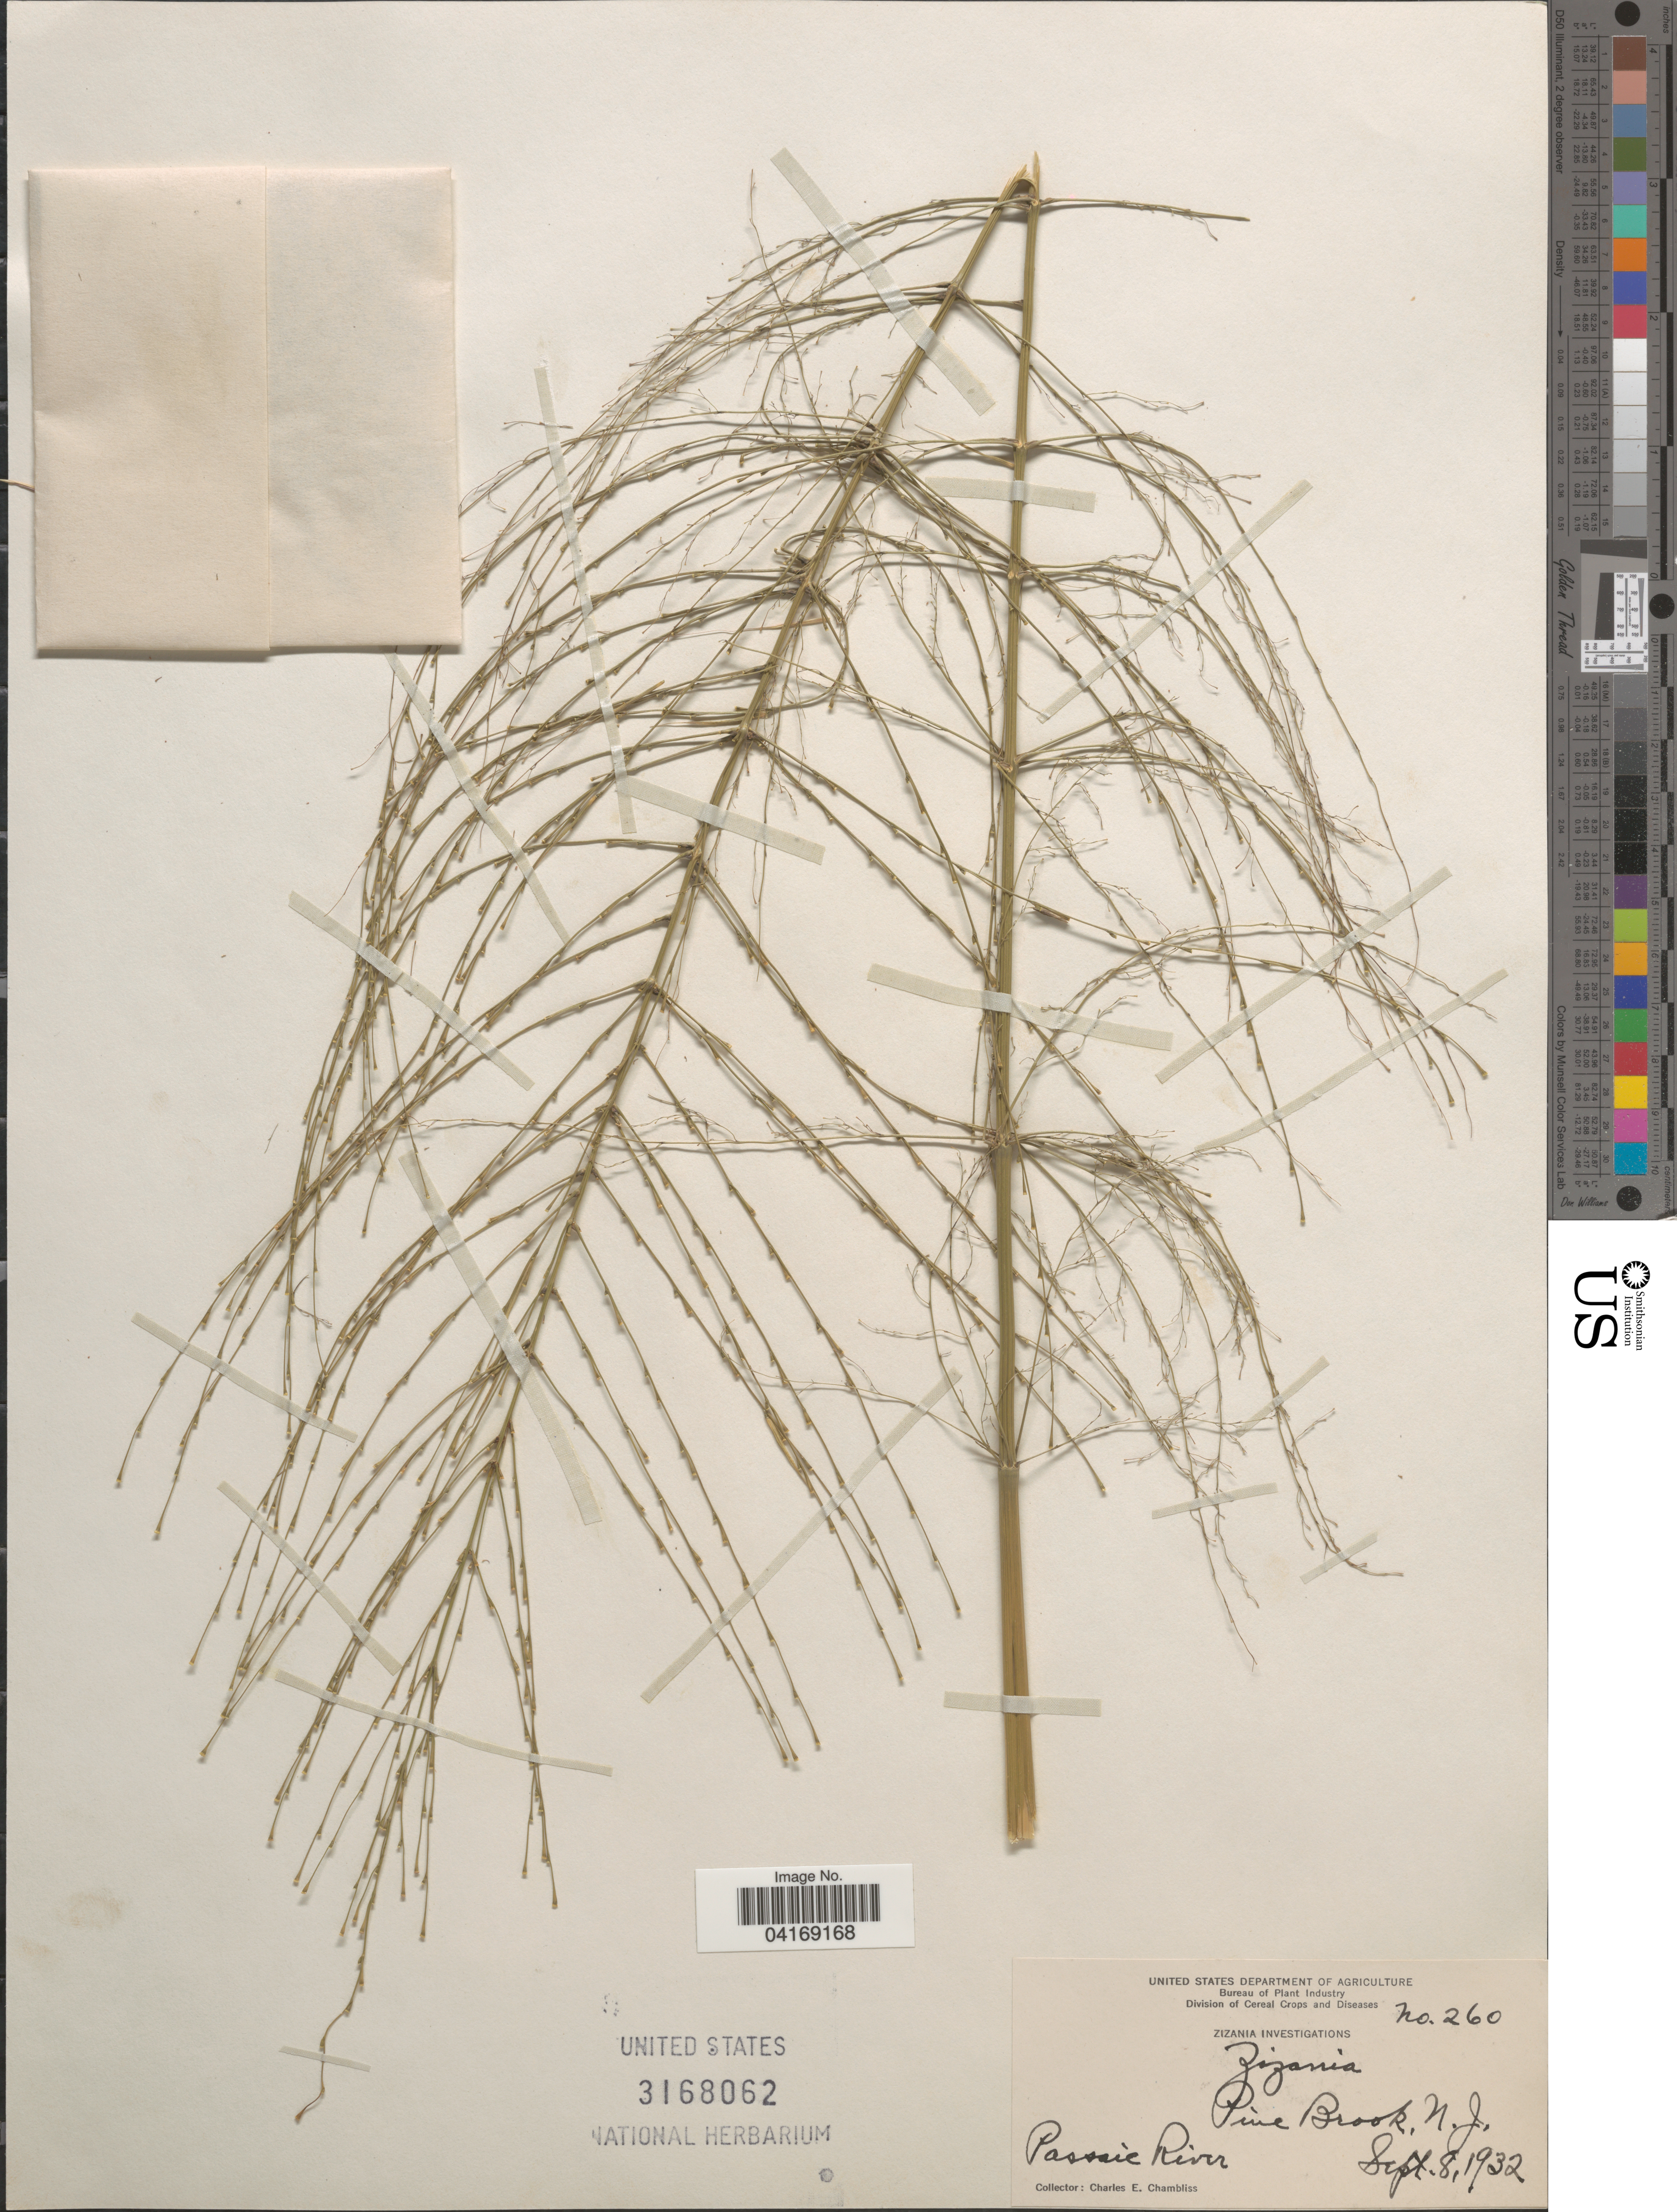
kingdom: Plantae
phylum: Tracheophyta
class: Liliopsida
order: Poales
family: Poaceae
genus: Zizania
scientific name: Zizania sp.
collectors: C. Chambliss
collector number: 260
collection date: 1932-09-08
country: United States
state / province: New Jersey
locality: Pine Brook. Passaic River.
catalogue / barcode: US 3168062